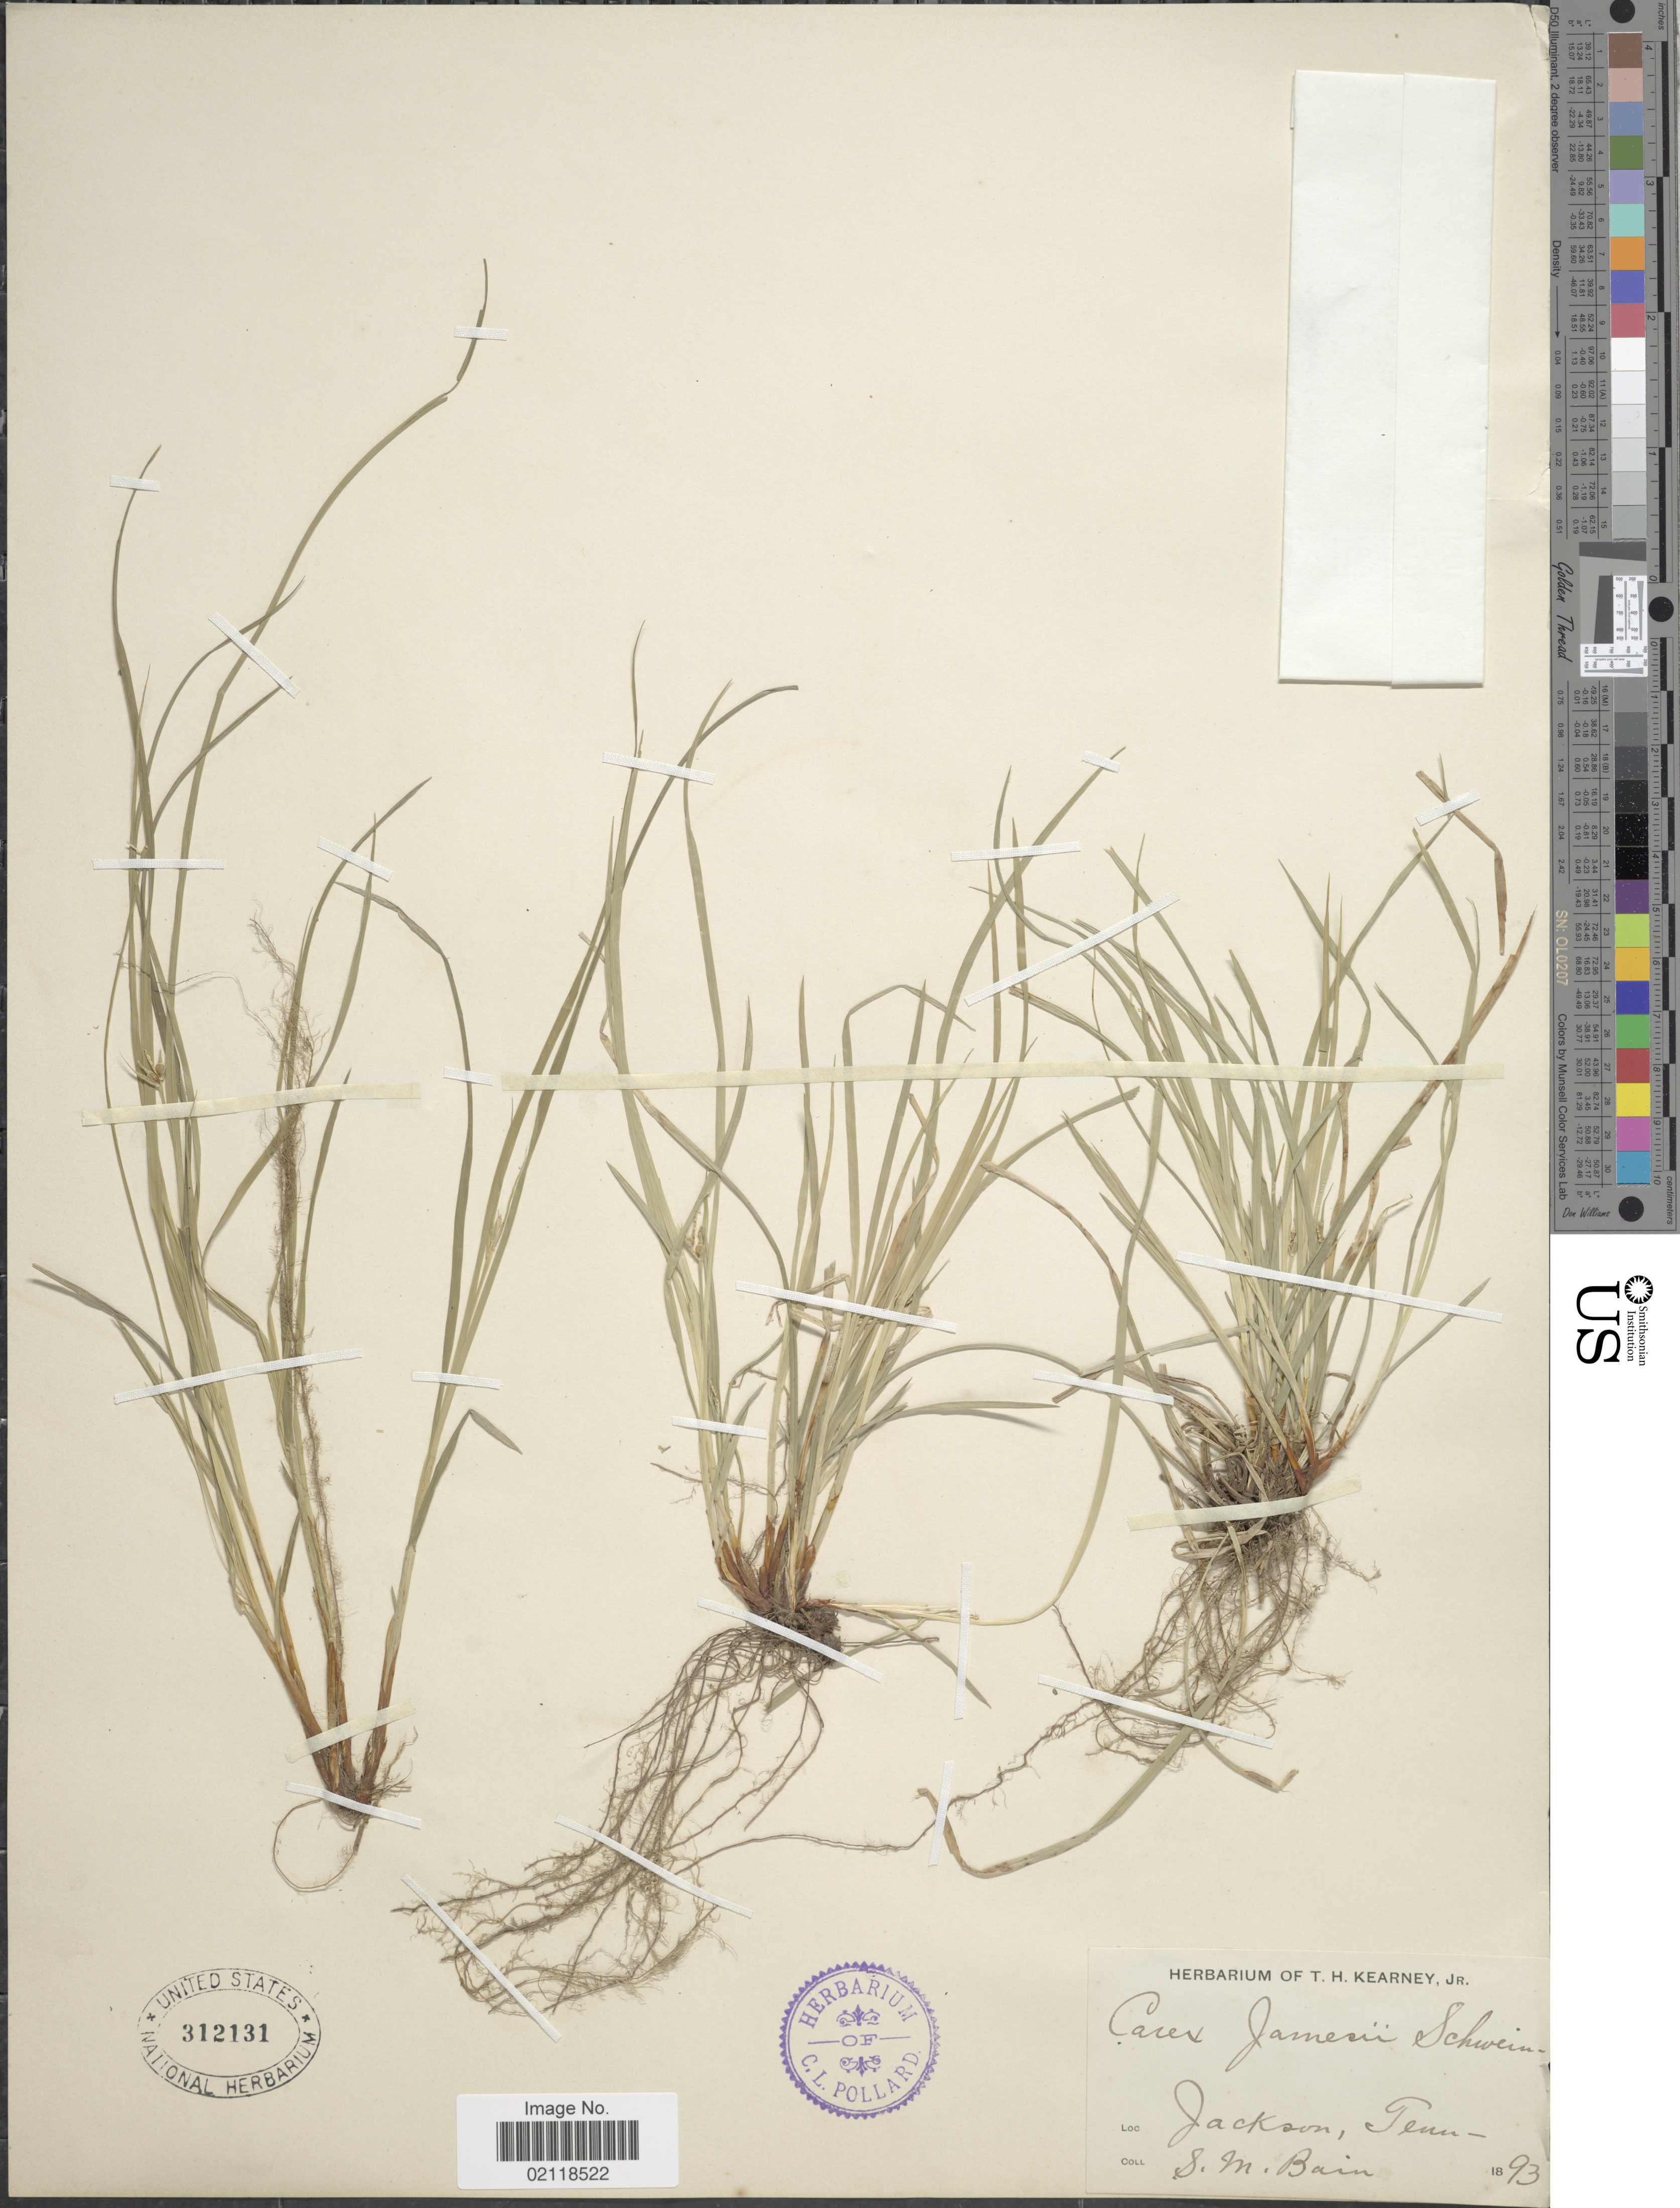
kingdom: Plantae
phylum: Tracheophyta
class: Liliopsida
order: Poales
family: Cyperaceae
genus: Carex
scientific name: Carex jamesii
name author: Schwein.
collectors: S. M. Bain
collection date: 1893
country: United States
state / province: Tennessee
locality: Jackson.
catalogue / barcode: US 312131